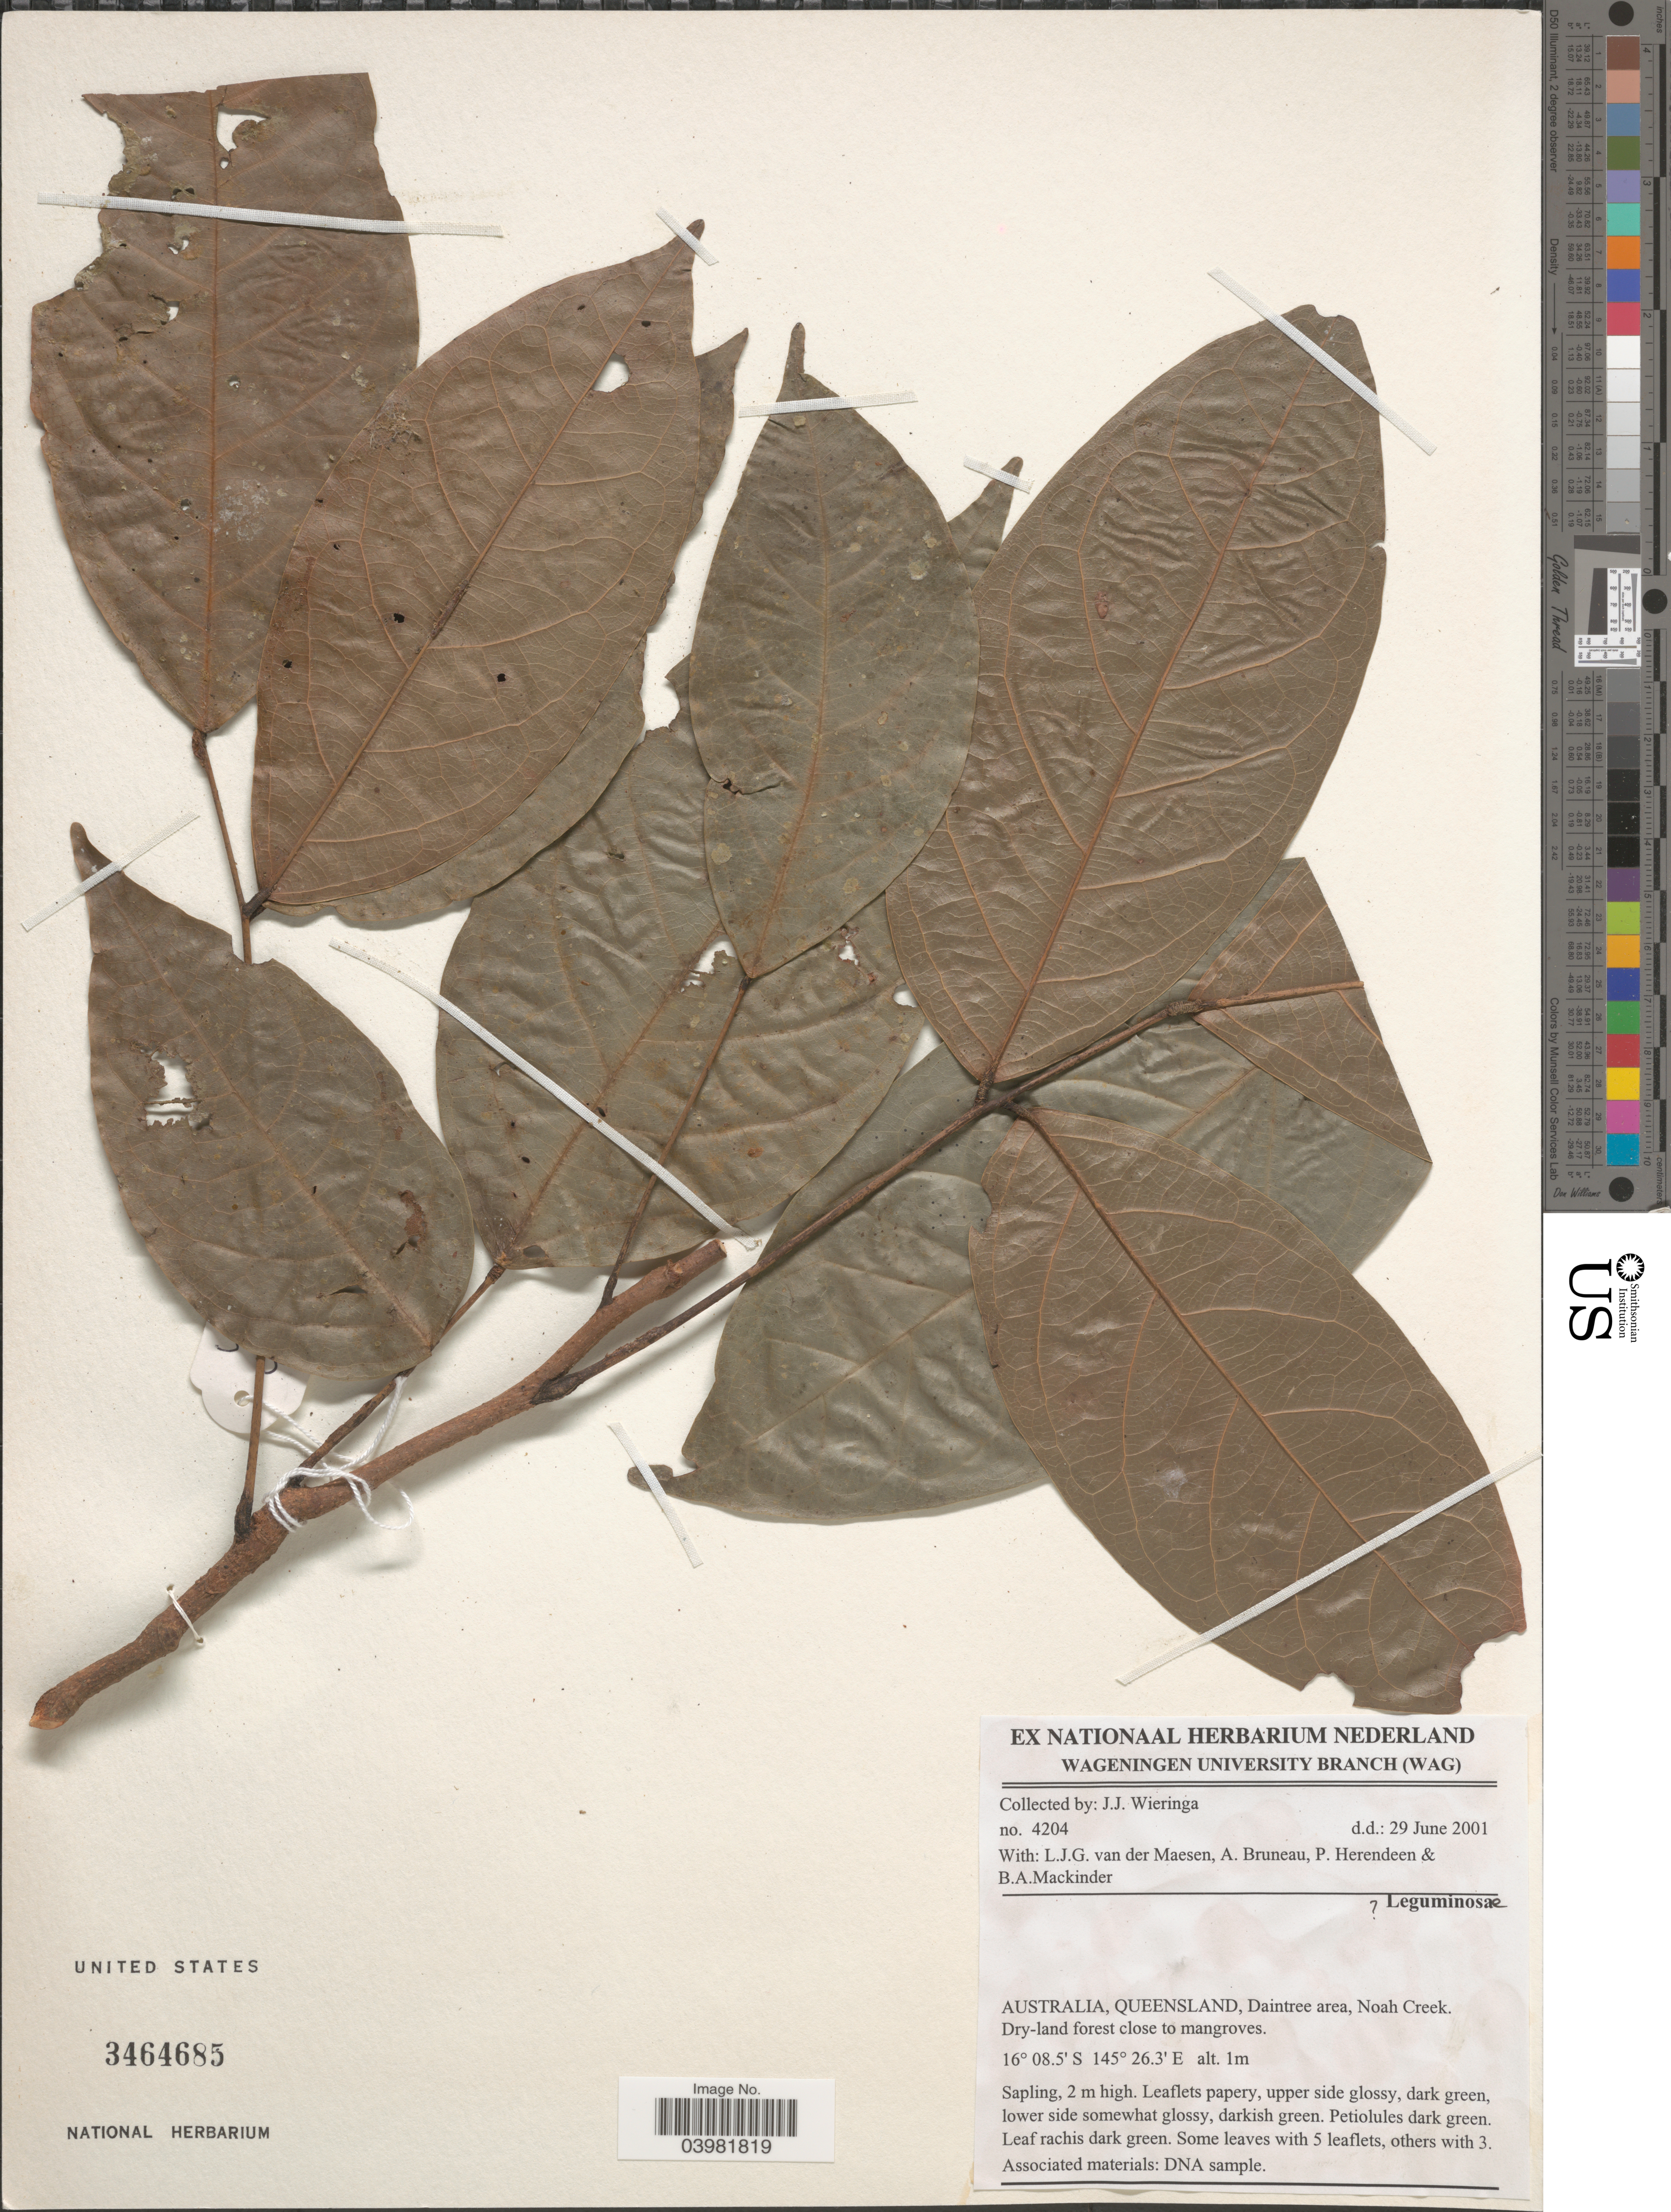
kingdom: Plantae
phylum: Tracheophyta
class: Magnoliopsida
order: Fabales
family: Fabaceae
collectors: J. Wieringa, L. van der Maesen, A. Bruneau, P. S. Herendeen & B. Mackinder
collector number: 4204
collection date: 2001-06-29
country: Australia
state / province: Queensland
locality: Daintree area, Noah Creek. Dry-land forest close to mangroves.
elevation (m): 1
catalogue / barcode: US 3464685